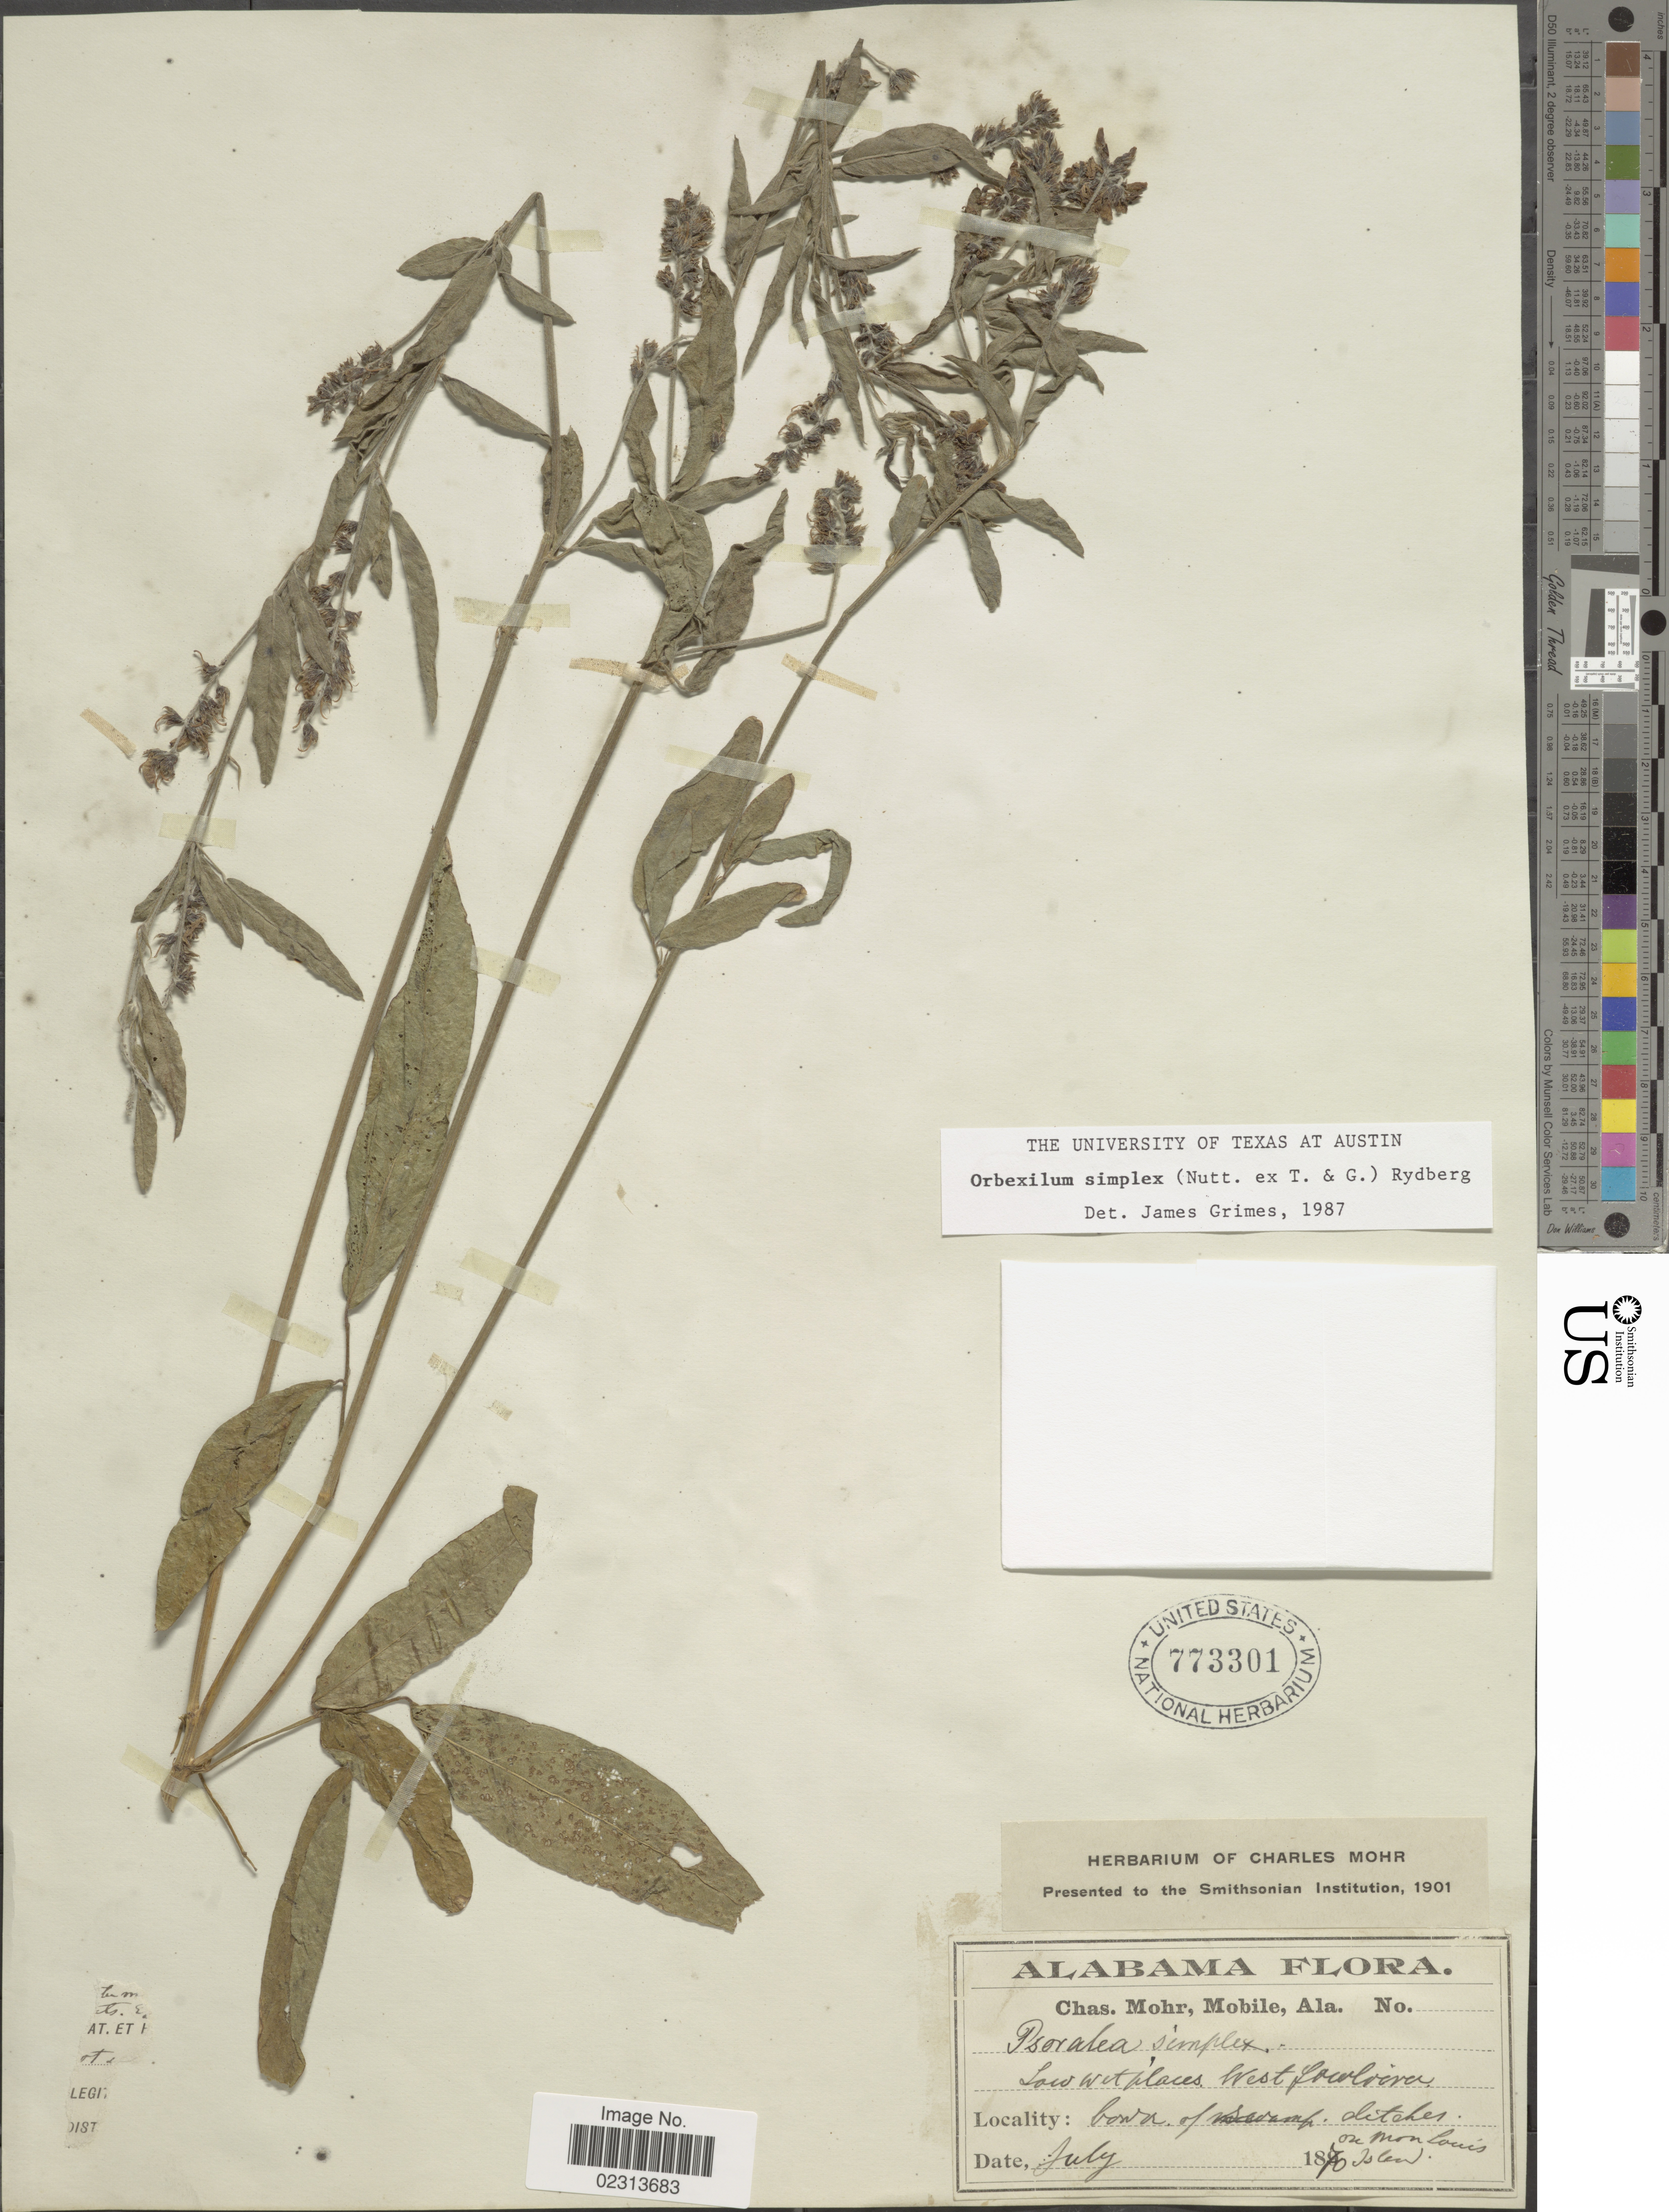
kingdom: Plantae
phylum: Tracheophyta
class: Magnoliopsida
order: Fabales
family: Fabaceae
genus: Orbexilum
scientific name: Orbexilum simplex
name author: (Nutt. ex Torr. & A. Gray) Rydb.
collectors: Mohr, C. T. (herbarium)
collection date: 1870-07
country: United States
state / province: Alabama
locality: ditches on mon Louis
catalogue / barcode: US 773301